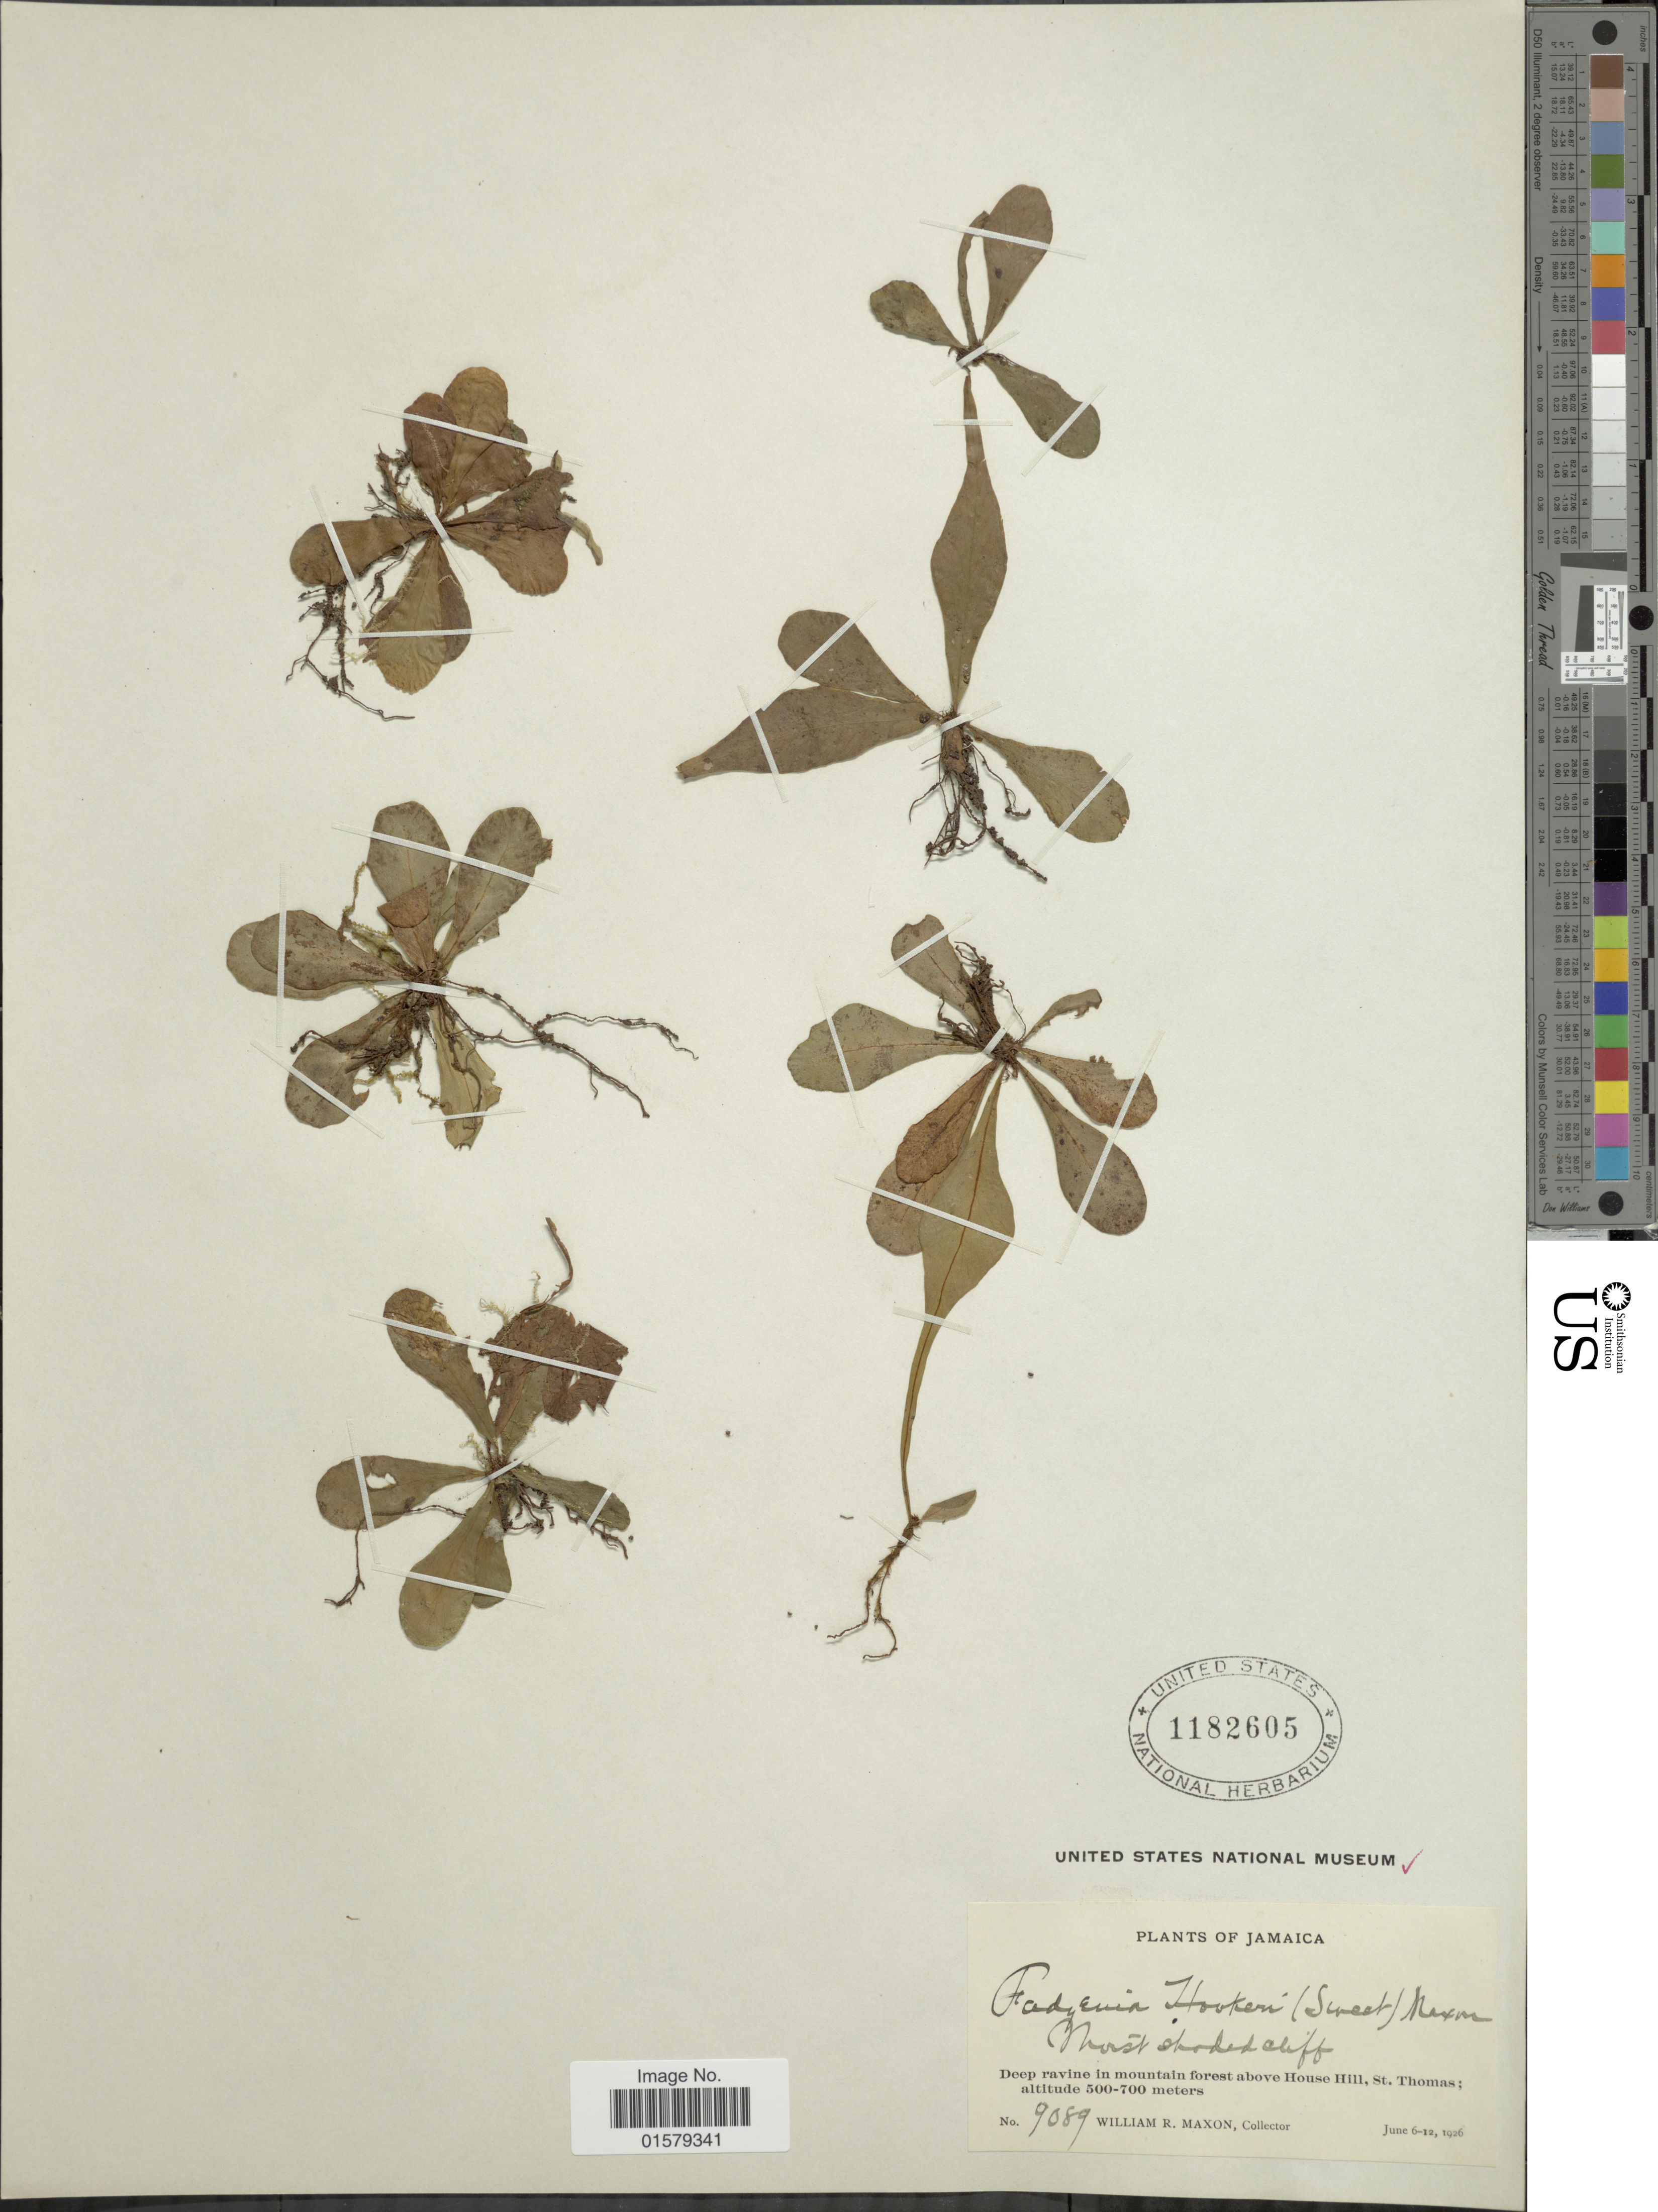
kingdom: Plantae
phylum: Tracheophyta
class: Polypodiopsida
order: Polypodiales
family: Tectariaceae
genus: Tectaria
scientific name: Tectaria hookeri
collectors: W. R. Maxon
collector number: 9089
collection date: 1926-06-06/1926-06-12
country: Jamaica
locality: Deep ravine in mountain forest above House Hill, St. Thomas.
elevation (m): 500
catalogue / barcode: US 1182605